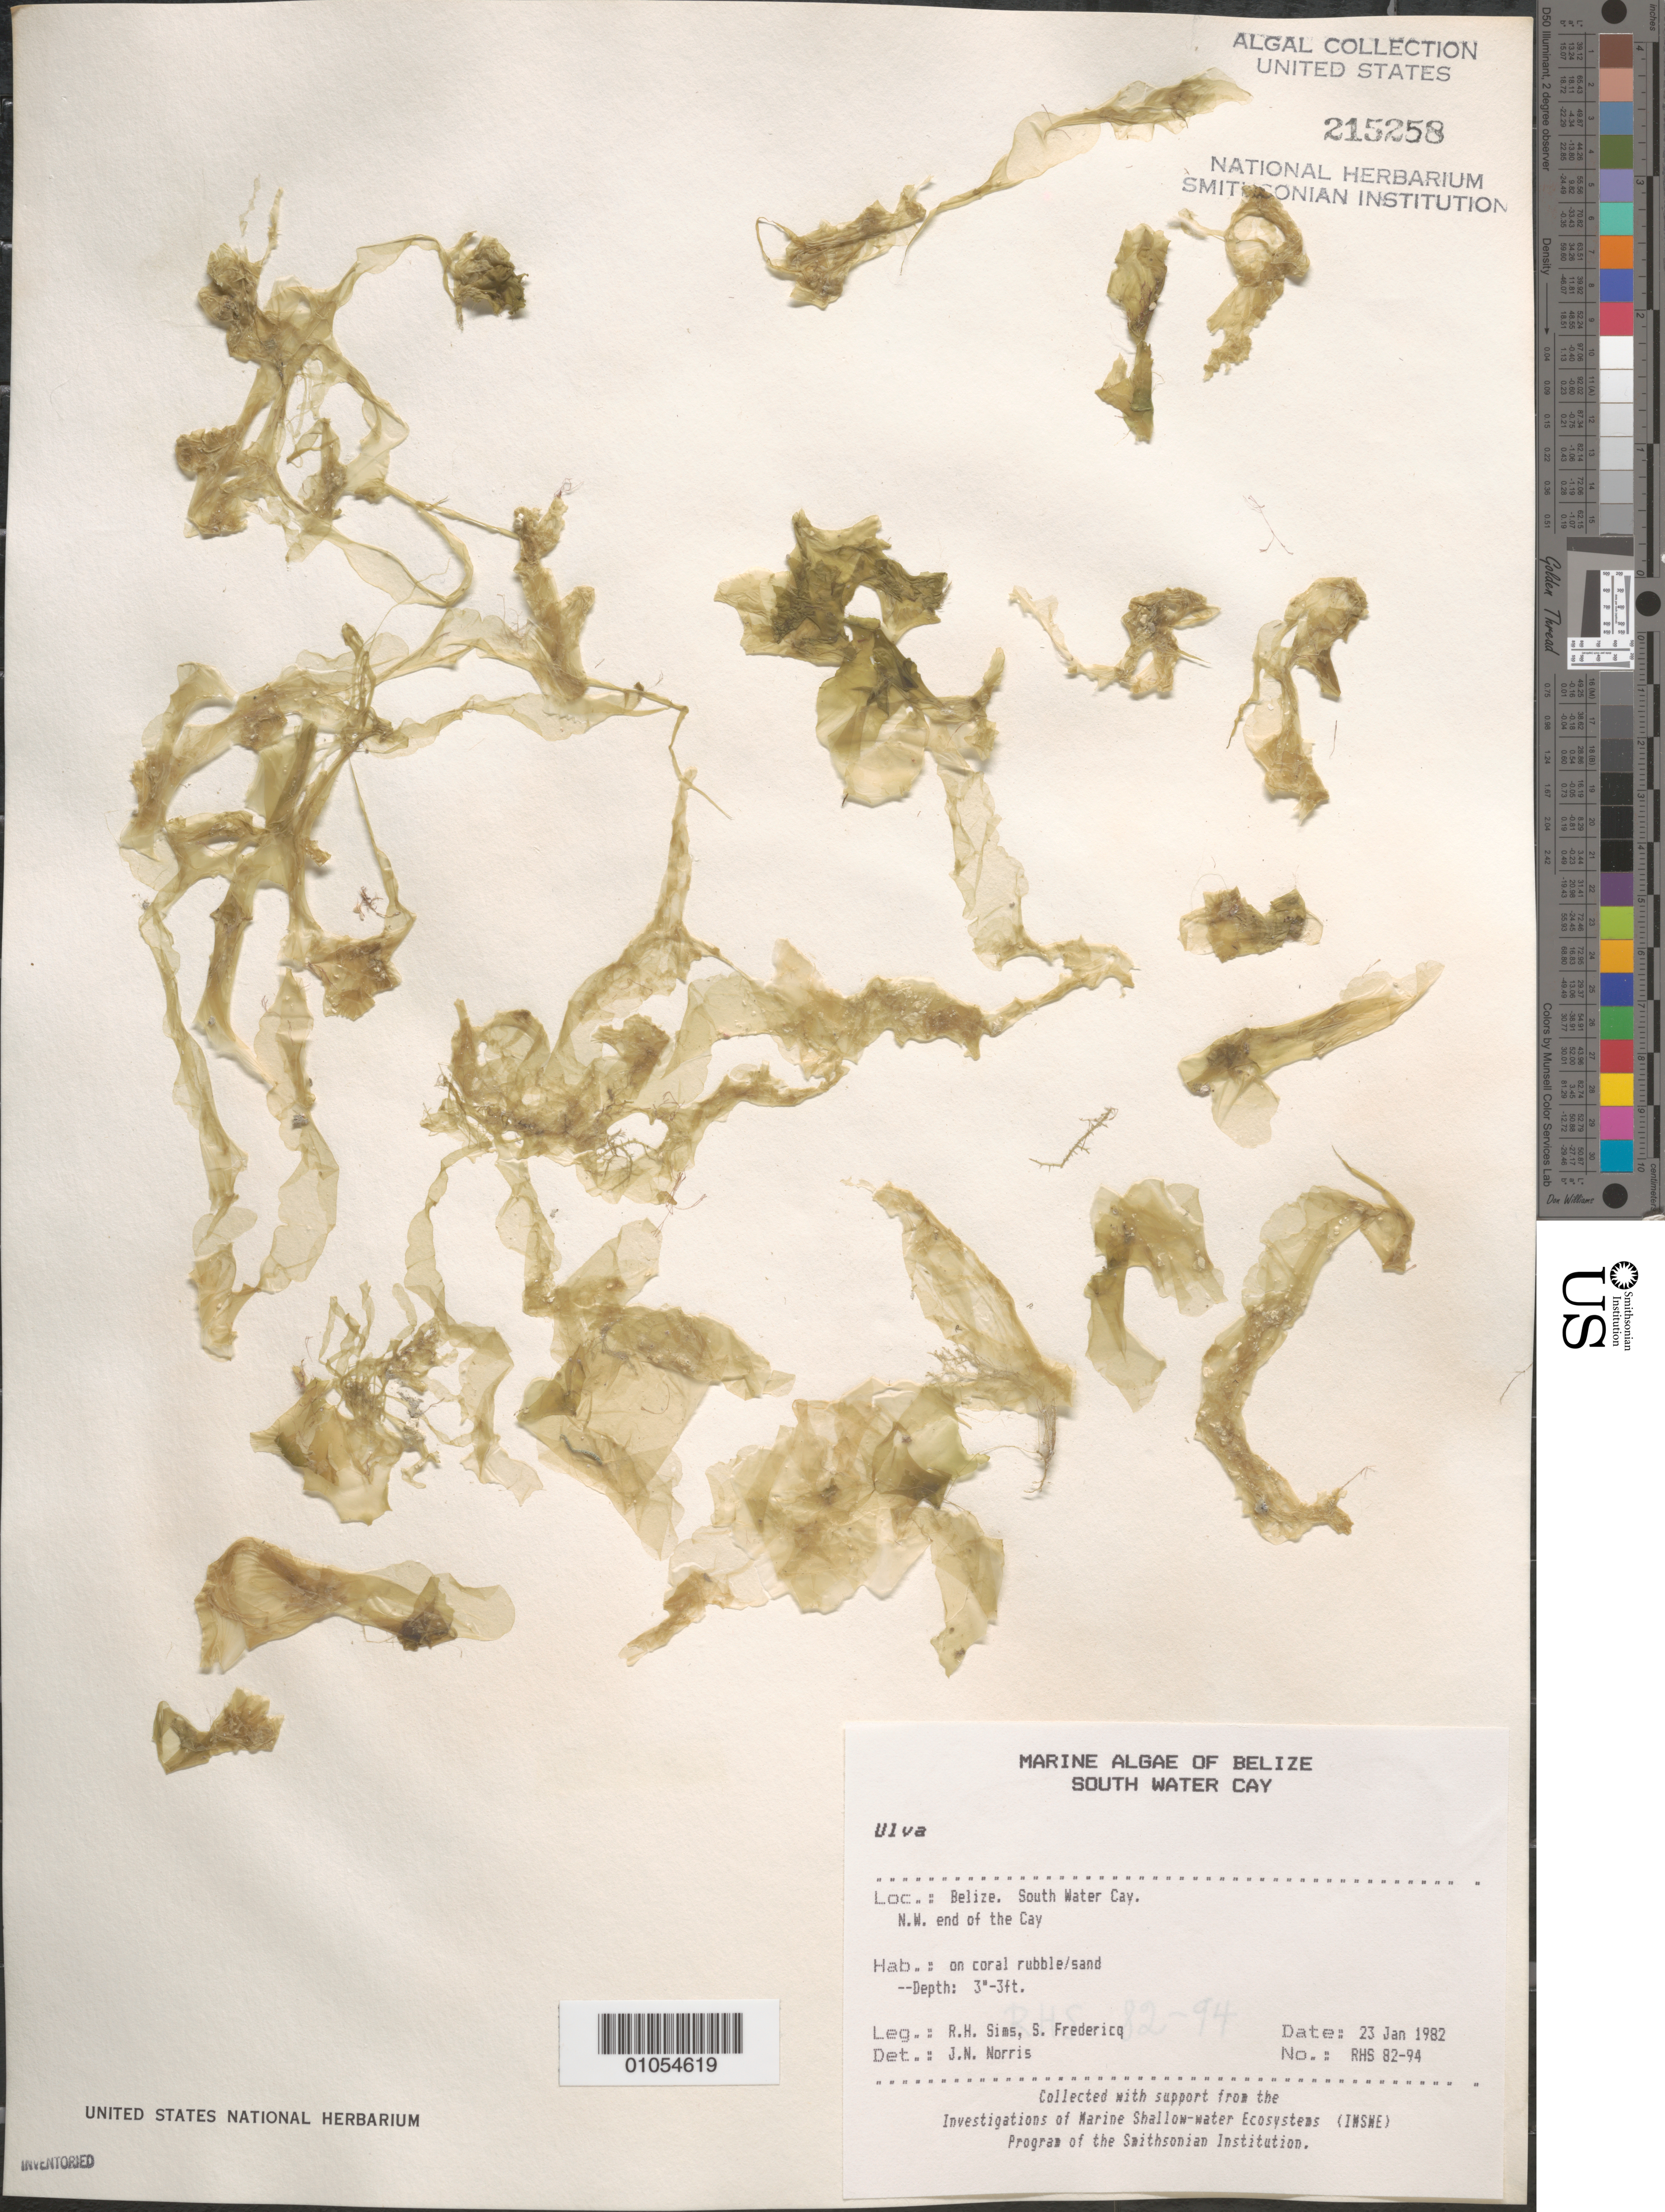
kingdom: Plantae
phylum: Chlorophyta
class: Ulvophyceae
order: Ulvales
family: Ulvaceae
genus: Ulva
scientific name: Ulva sp.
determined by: Norris, James N.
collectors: R. H. Sims & S. Fredericq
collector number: RHS 82-94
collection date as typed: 23 Jan 1982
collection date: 1982-01-23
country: Belize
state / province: Stann Creek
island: South Water Cay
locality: Northwest end of cay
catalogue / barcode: US 215258